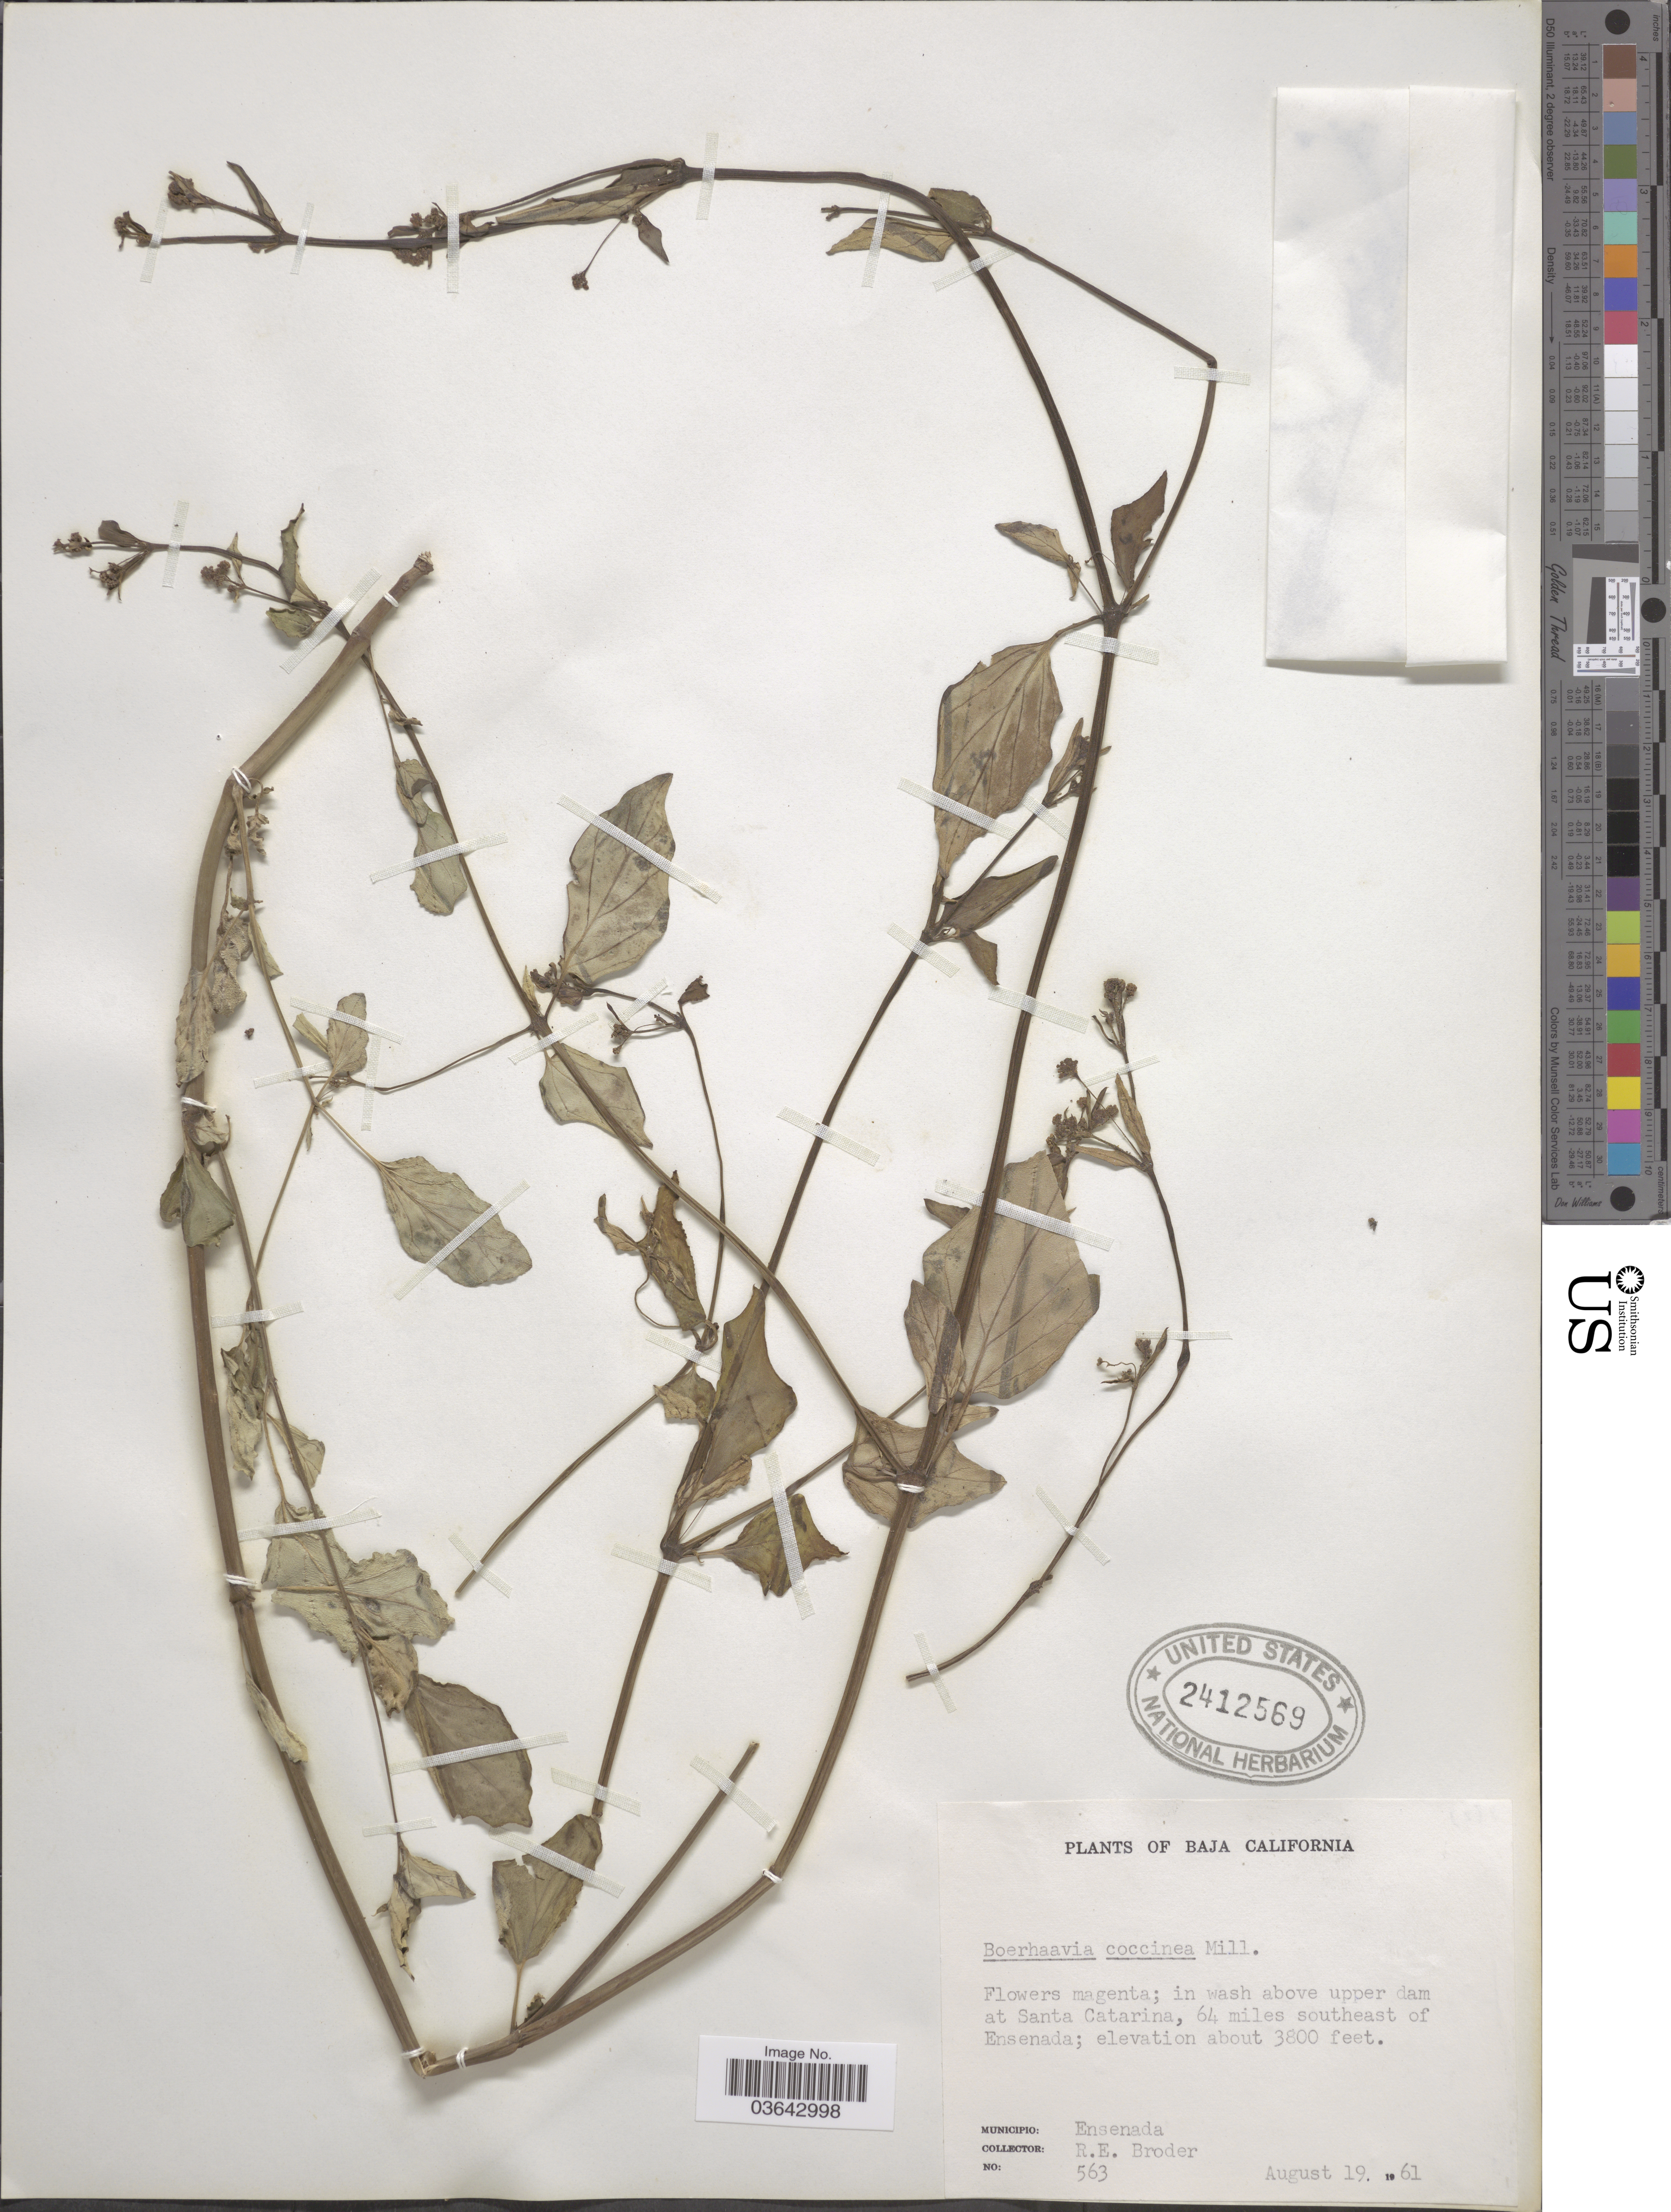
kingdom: Plantae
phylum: Tracheophyta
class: Magnoliopsida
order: Caryophyllales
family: Nyctaginaceae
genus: Boerhavia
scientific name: Boerhavia coccinea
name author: Mill.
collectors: R. Broder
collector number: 563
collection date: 1961-08-19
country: Mexico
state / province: Baja California Norte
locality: In wash above upper dam at Santa Catarina, 64 miles southeast of Ensenada. Municipio: Ensenada.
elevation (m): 1158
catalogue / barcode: US 2412569